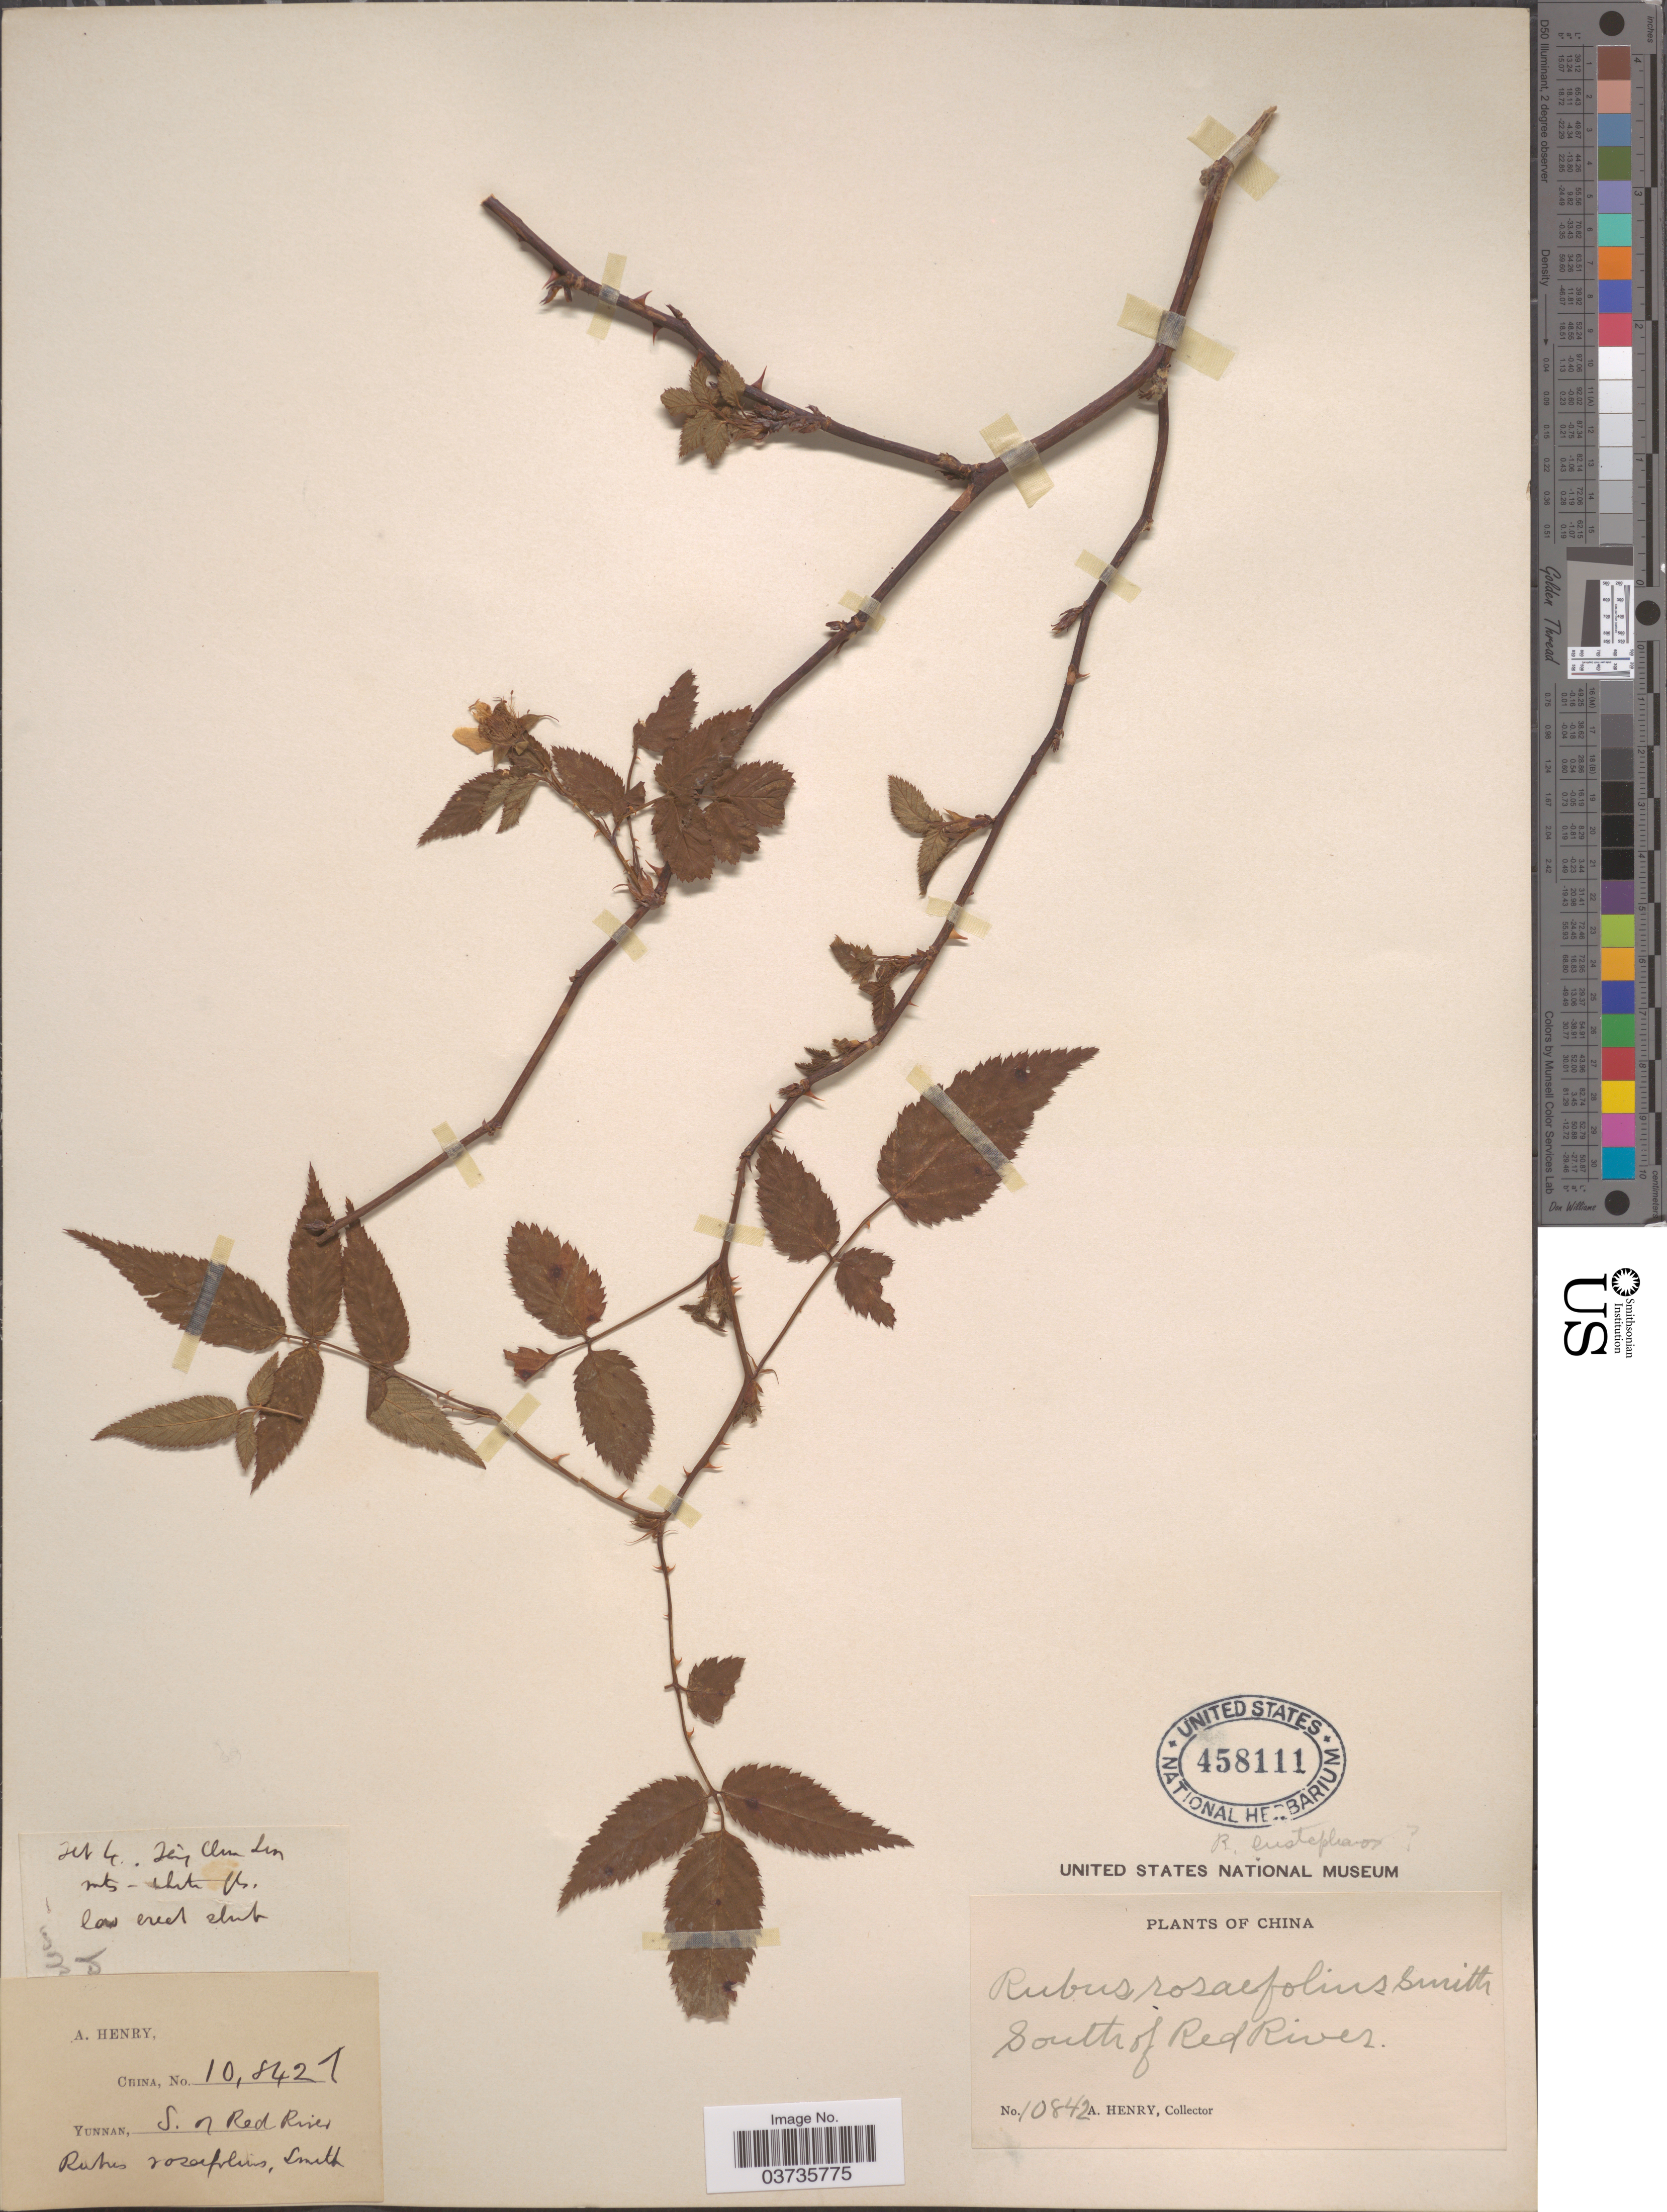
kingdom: Plantae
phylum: Tracheophyta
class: Magnoliopsida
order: Rosales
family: Rosaceae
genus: Rubus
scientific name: Rubus eustephanos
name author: Focke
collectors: A. Henry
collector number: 10842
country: China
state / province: Yunnan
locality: South of Red River.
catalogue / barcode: US 458111